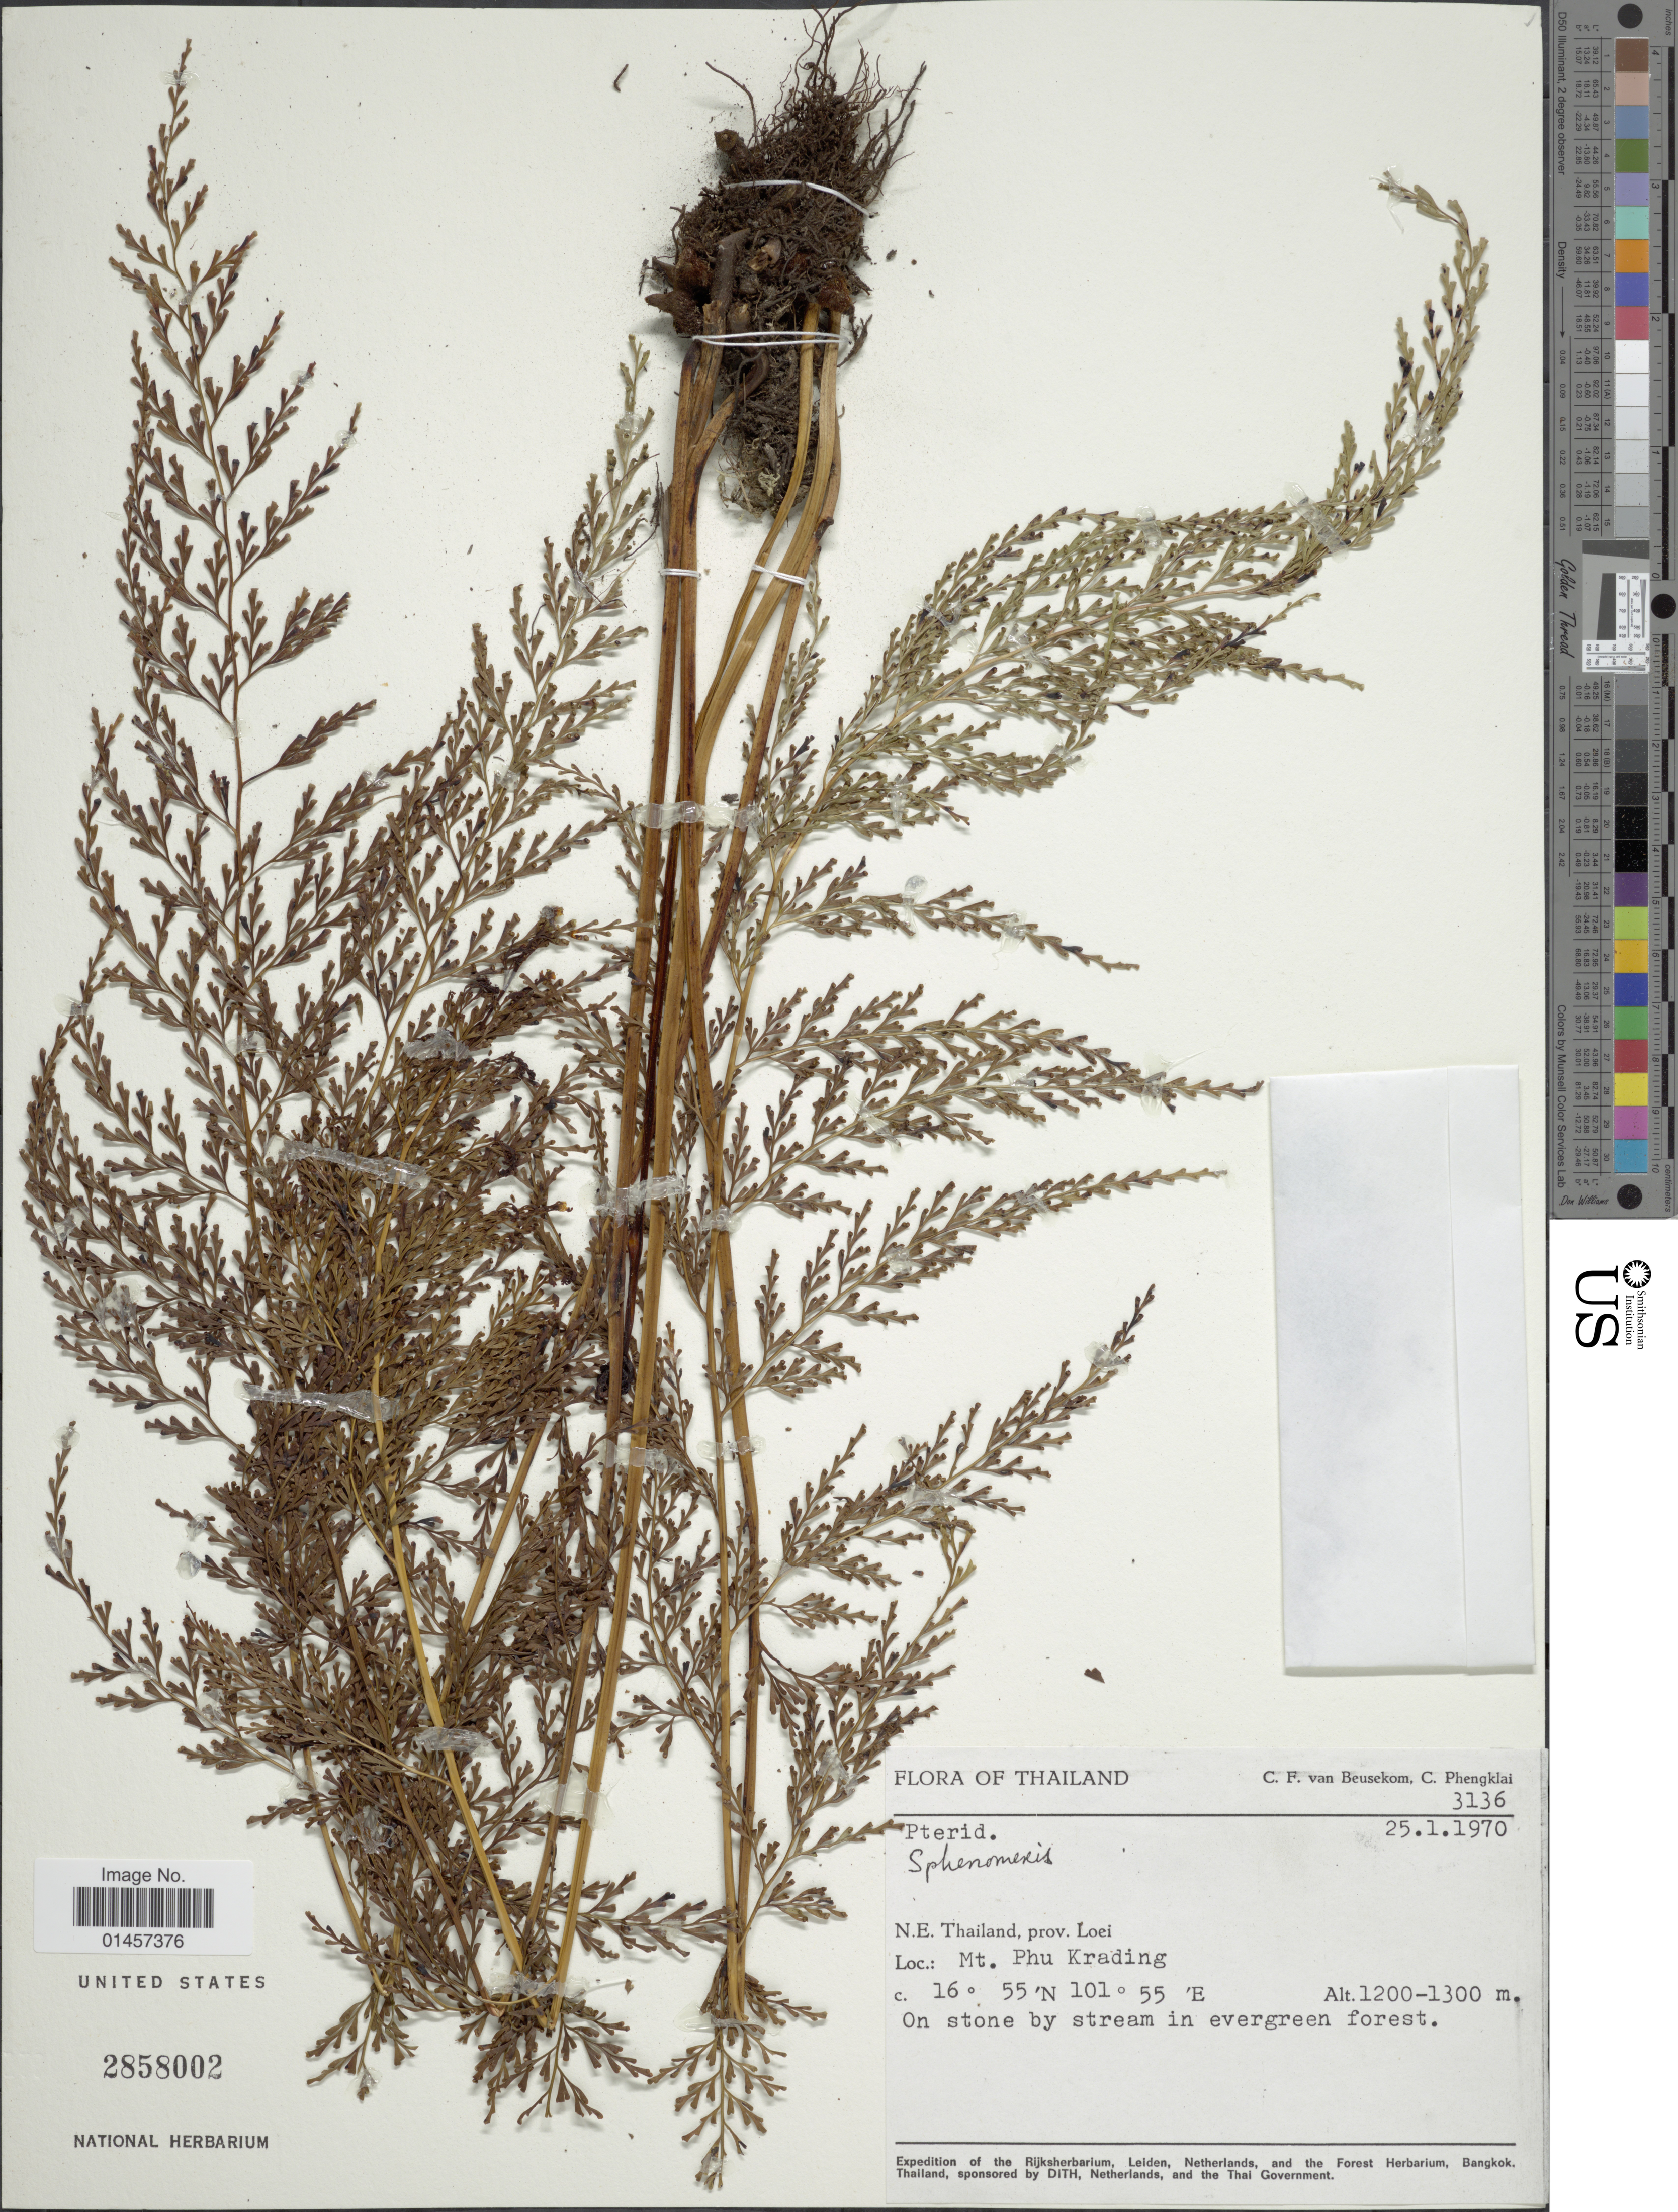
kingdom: Plantae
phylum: Tracheophyta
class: Polypodiopsida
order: Polypodiales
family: Lindsaeaceae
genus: Sphenomeris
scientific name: Sphenomeris chinensis var. chinensis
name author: (L.) Maxon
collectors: C. F. Beusekom & C. Phengklai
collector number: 3136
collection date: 1970-01-25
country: Thailand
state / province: Loei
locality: N.E. Thailand, Prov. Loei, Mt. Phu Krading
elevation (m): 1200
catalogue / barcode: US 2858002